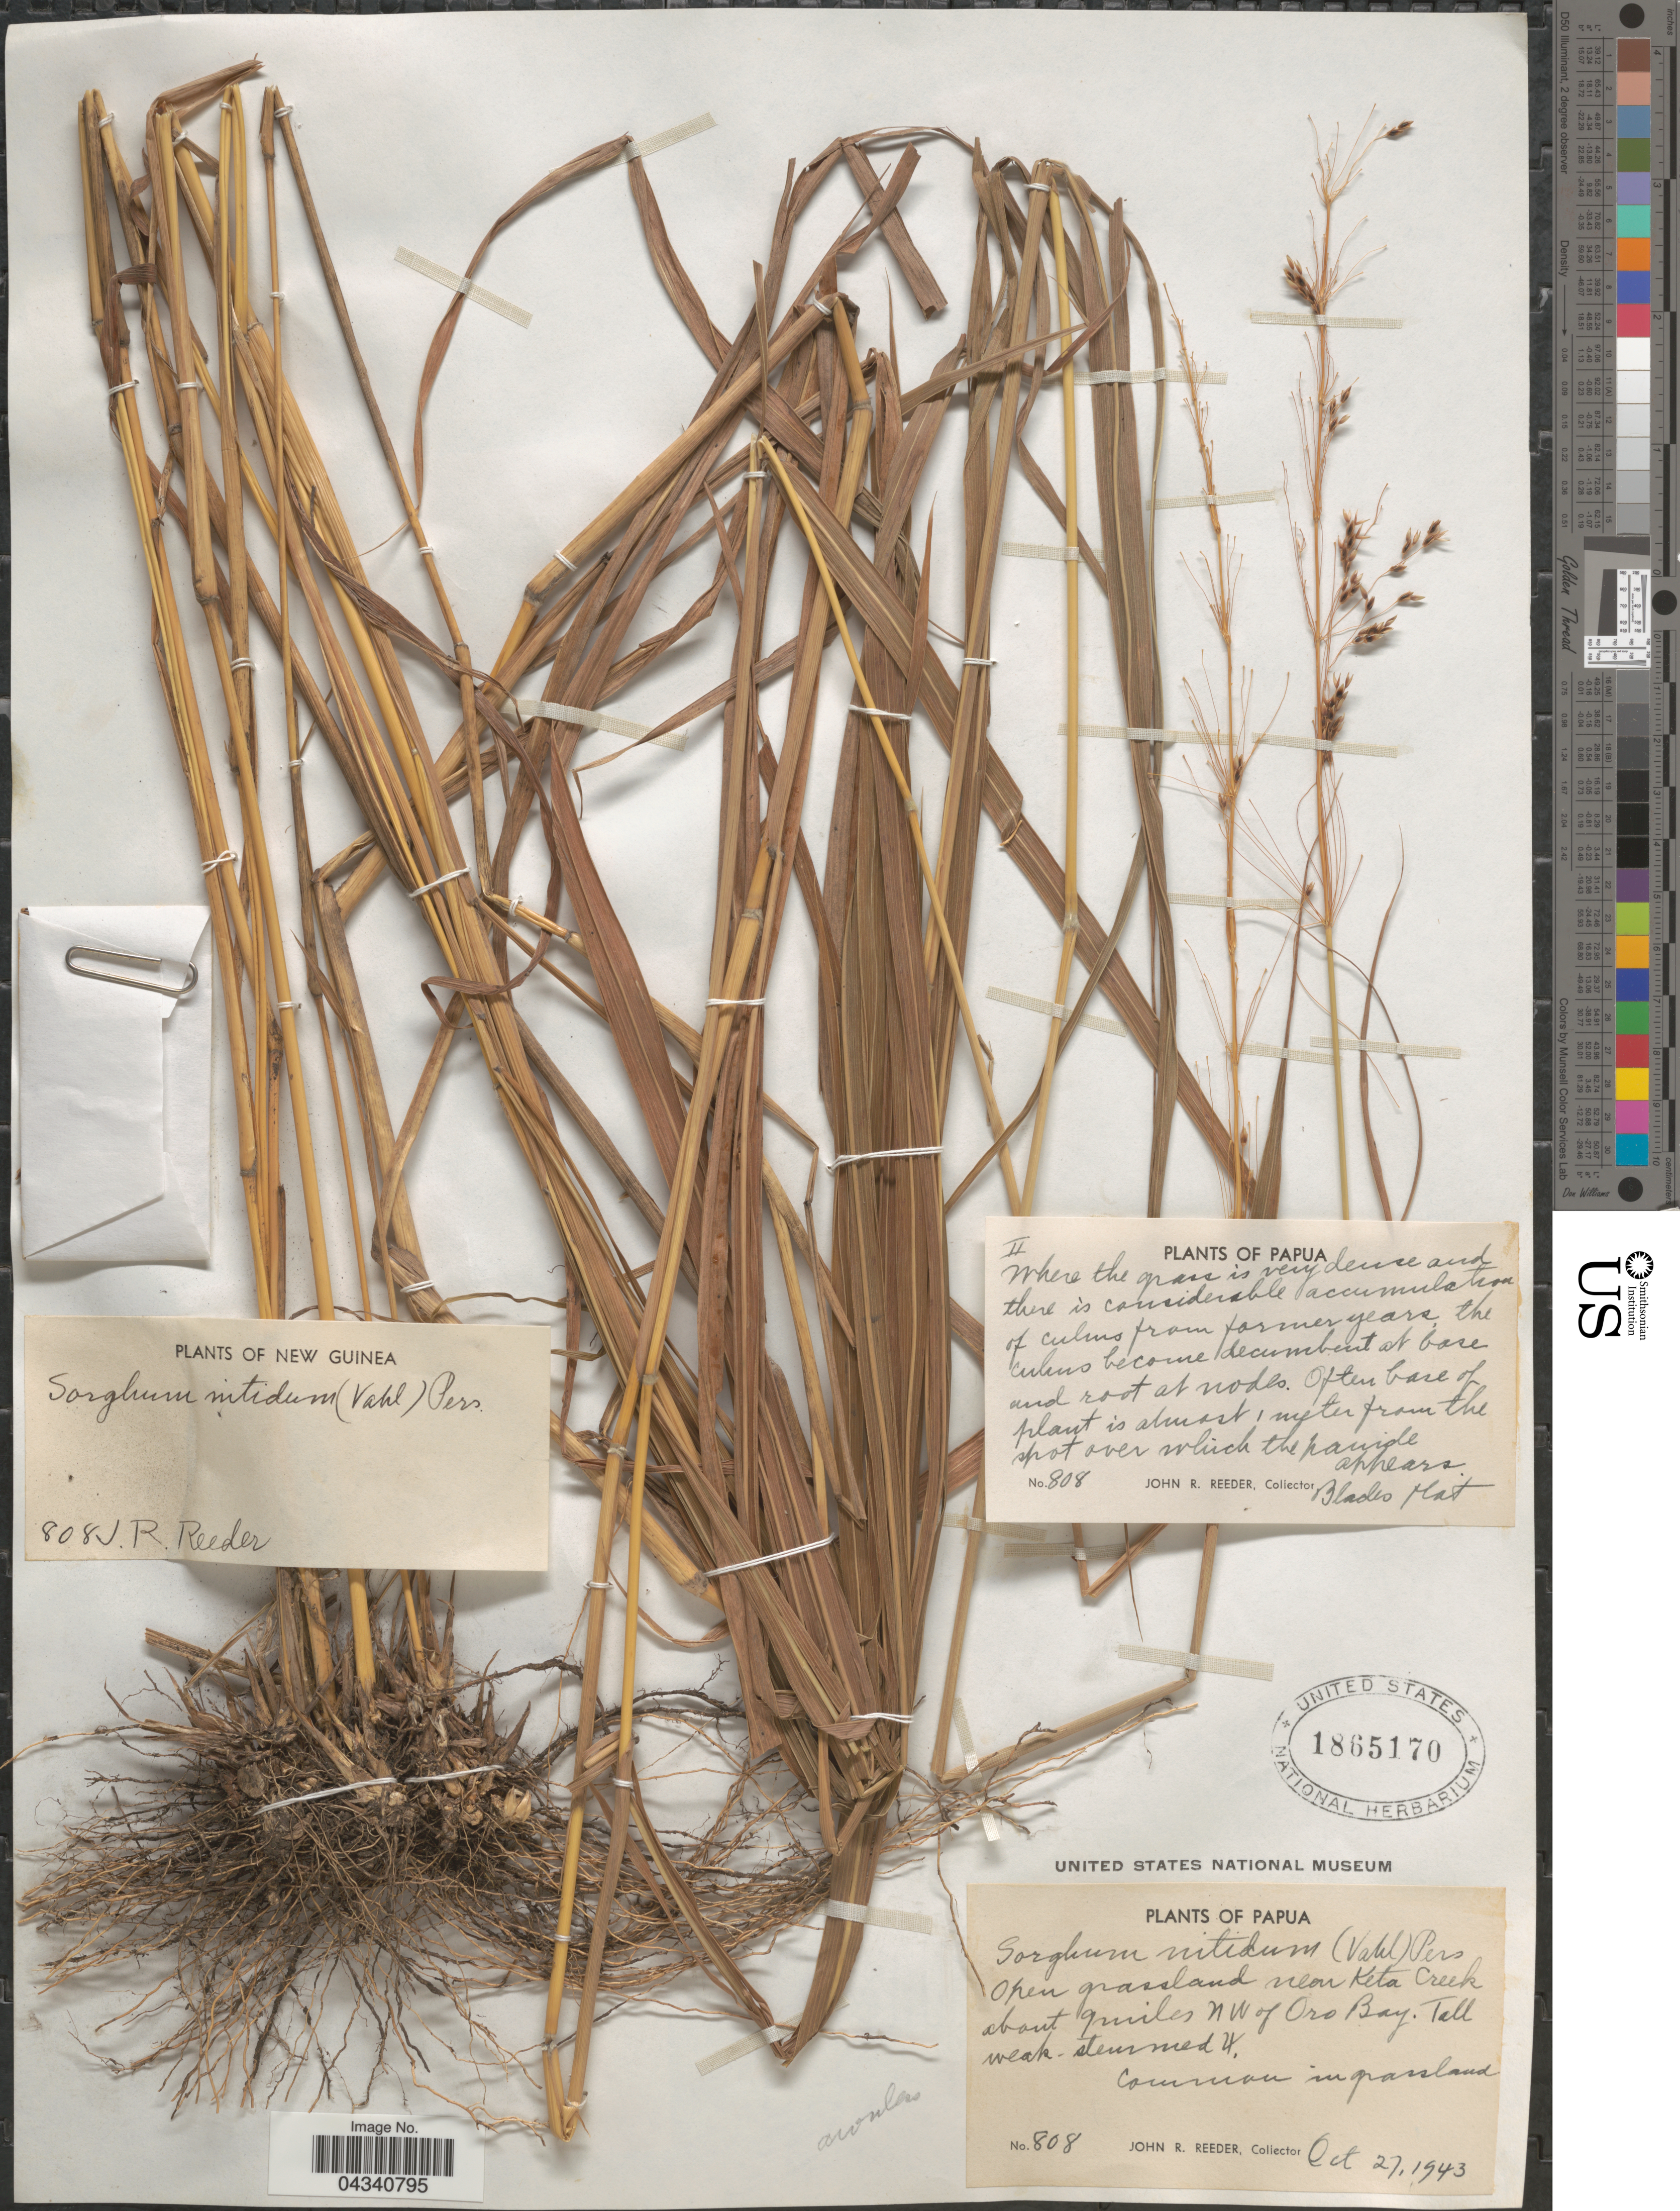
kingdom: Plantae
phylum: Tracheophyta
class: Liliopsida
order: Poales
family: Poaceae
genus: Sorghum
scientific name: Sorghum nitidum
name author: (Vahl) Pers.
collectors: J. R. Reeder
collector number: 808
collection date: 1943-10-27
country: Papua New Guinea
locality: Open grassland near Keta Creek about 9 miles NW of Oro Bay.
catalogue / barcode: US 1865170